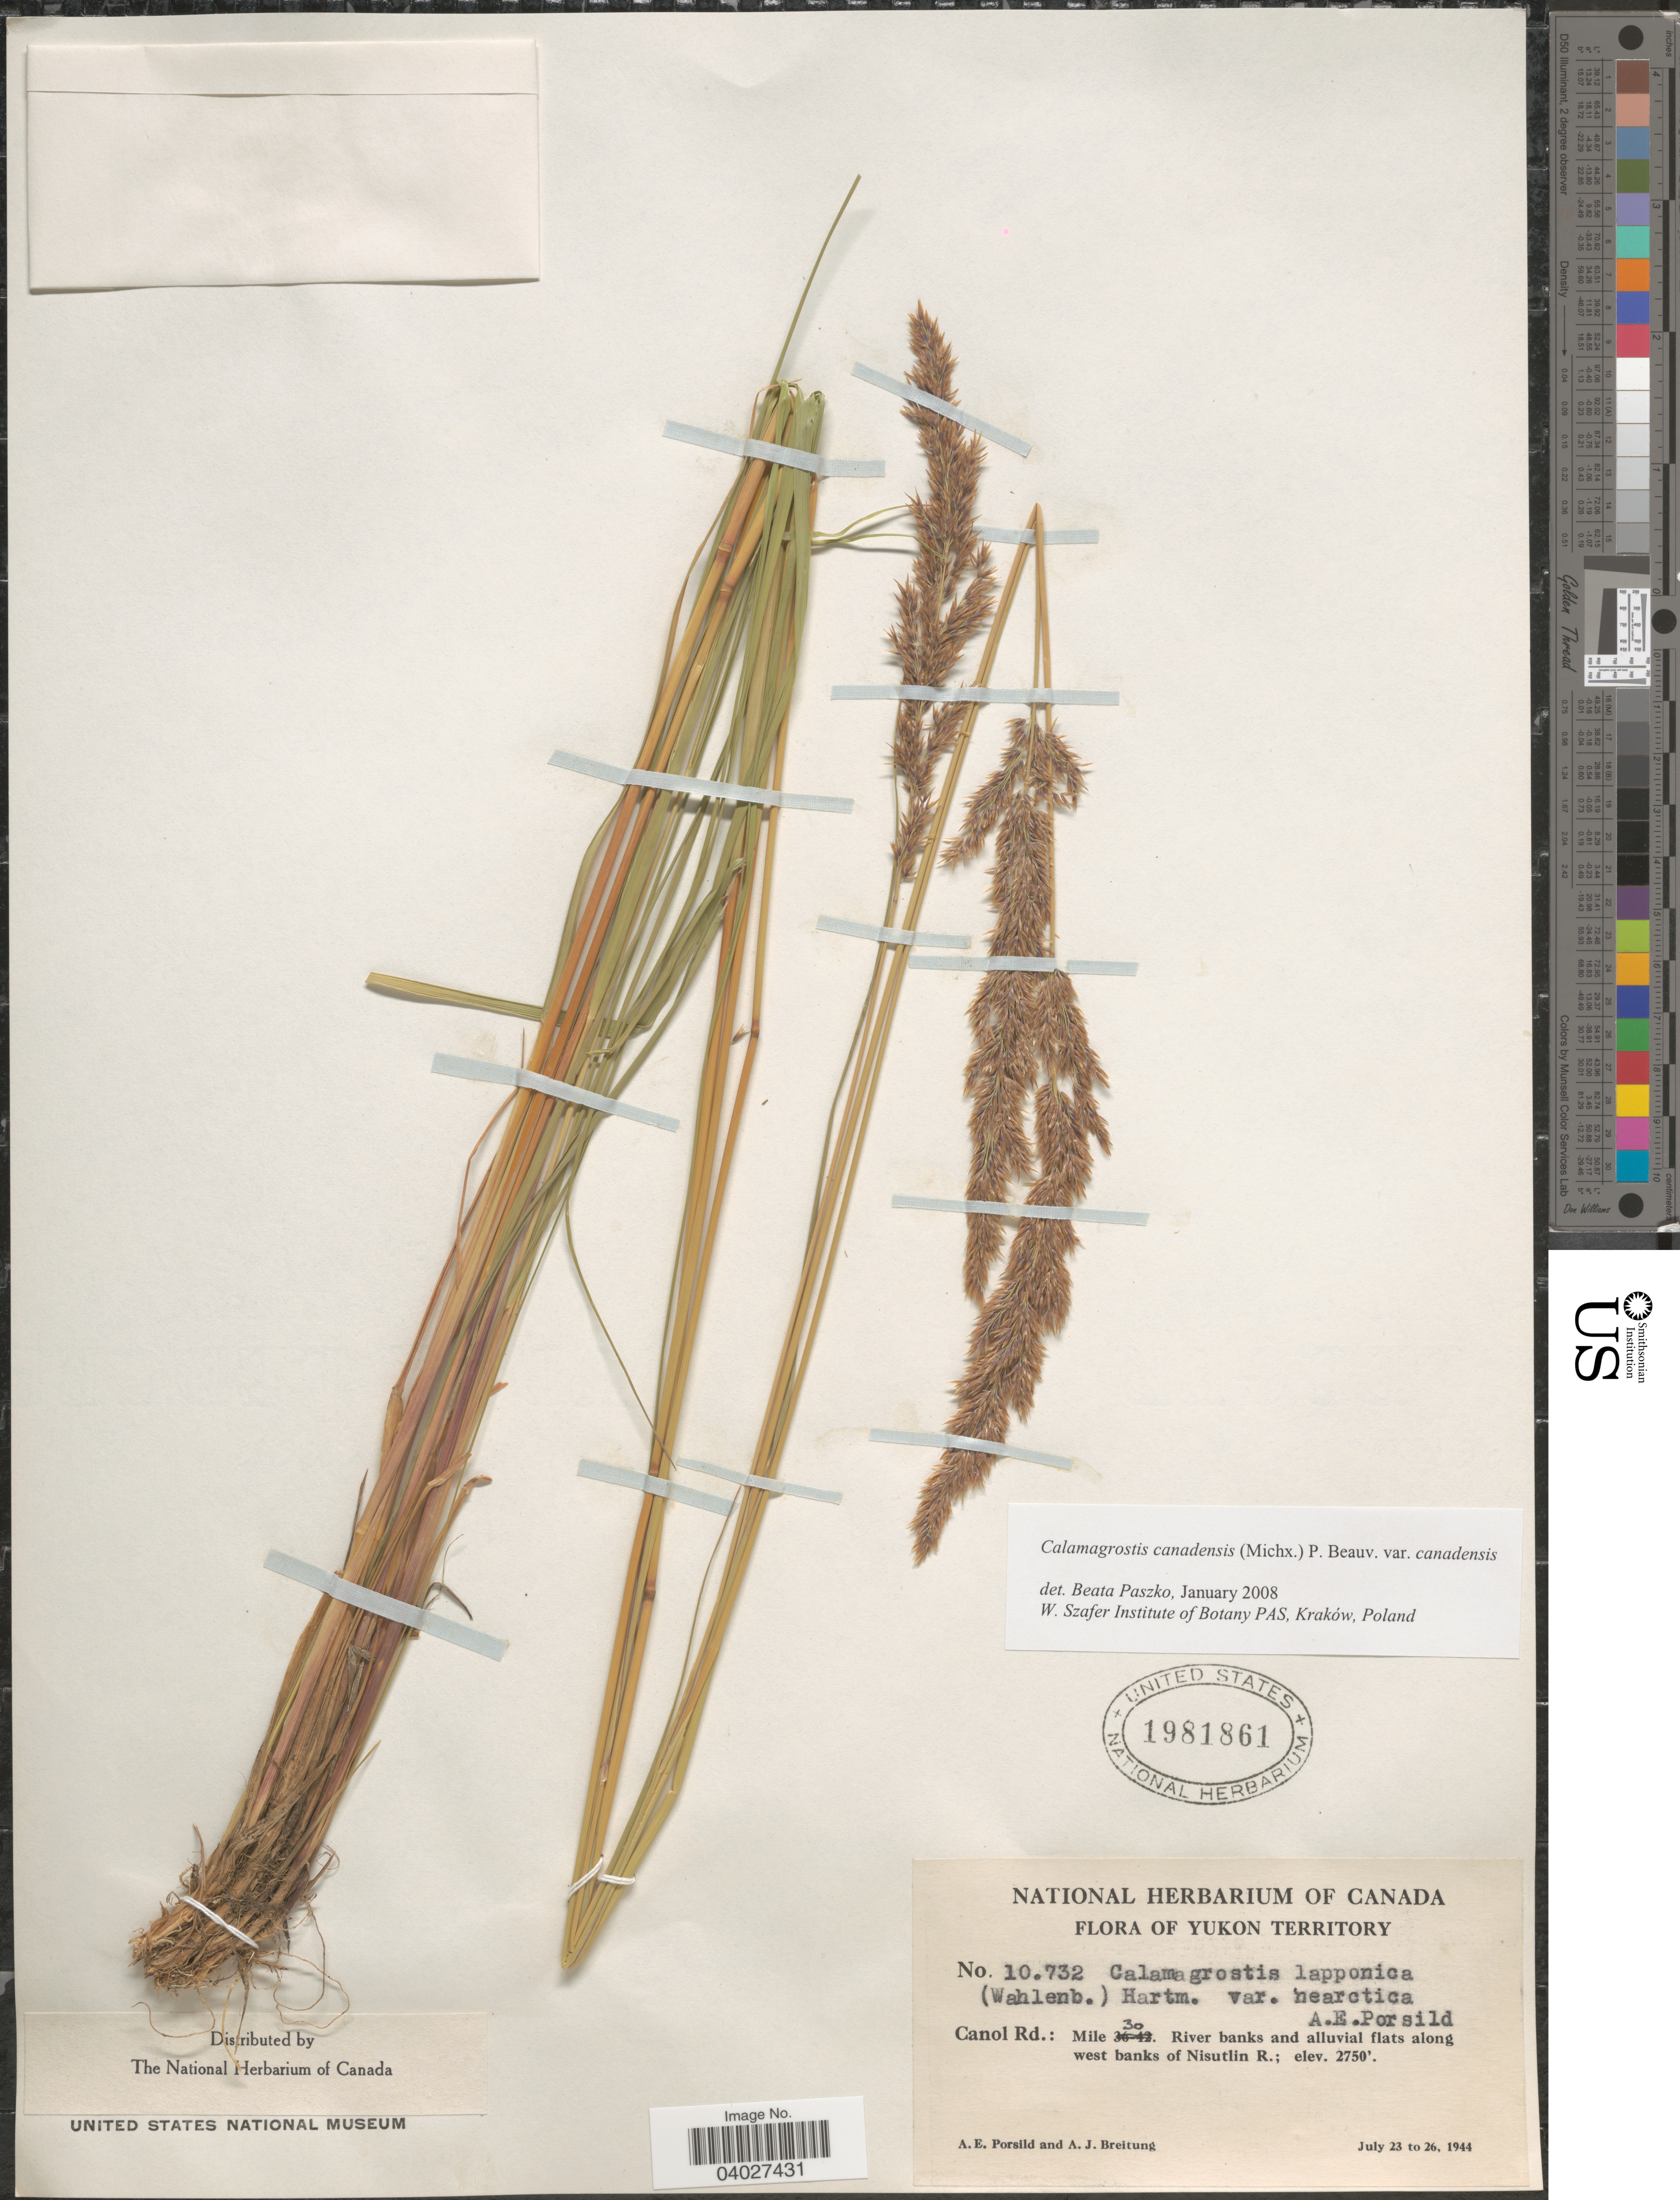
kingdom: Plantae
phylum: Tracheophyta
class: Liliopsida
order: Poales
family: Poaceae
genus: Calamagrostis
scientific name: Calamagrostis canadensis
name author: (Michx.) P. Beauv.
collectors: A. E. Porsild & A. Breitung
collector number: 10732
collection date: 1944-07-23/1944-07-26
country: Canada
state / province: Yukon Territory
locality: Canol Rd.: Mile 30. River banks and alluvial flats along west banks of Nisutlin R.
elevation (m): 838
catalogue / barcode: US 1981861